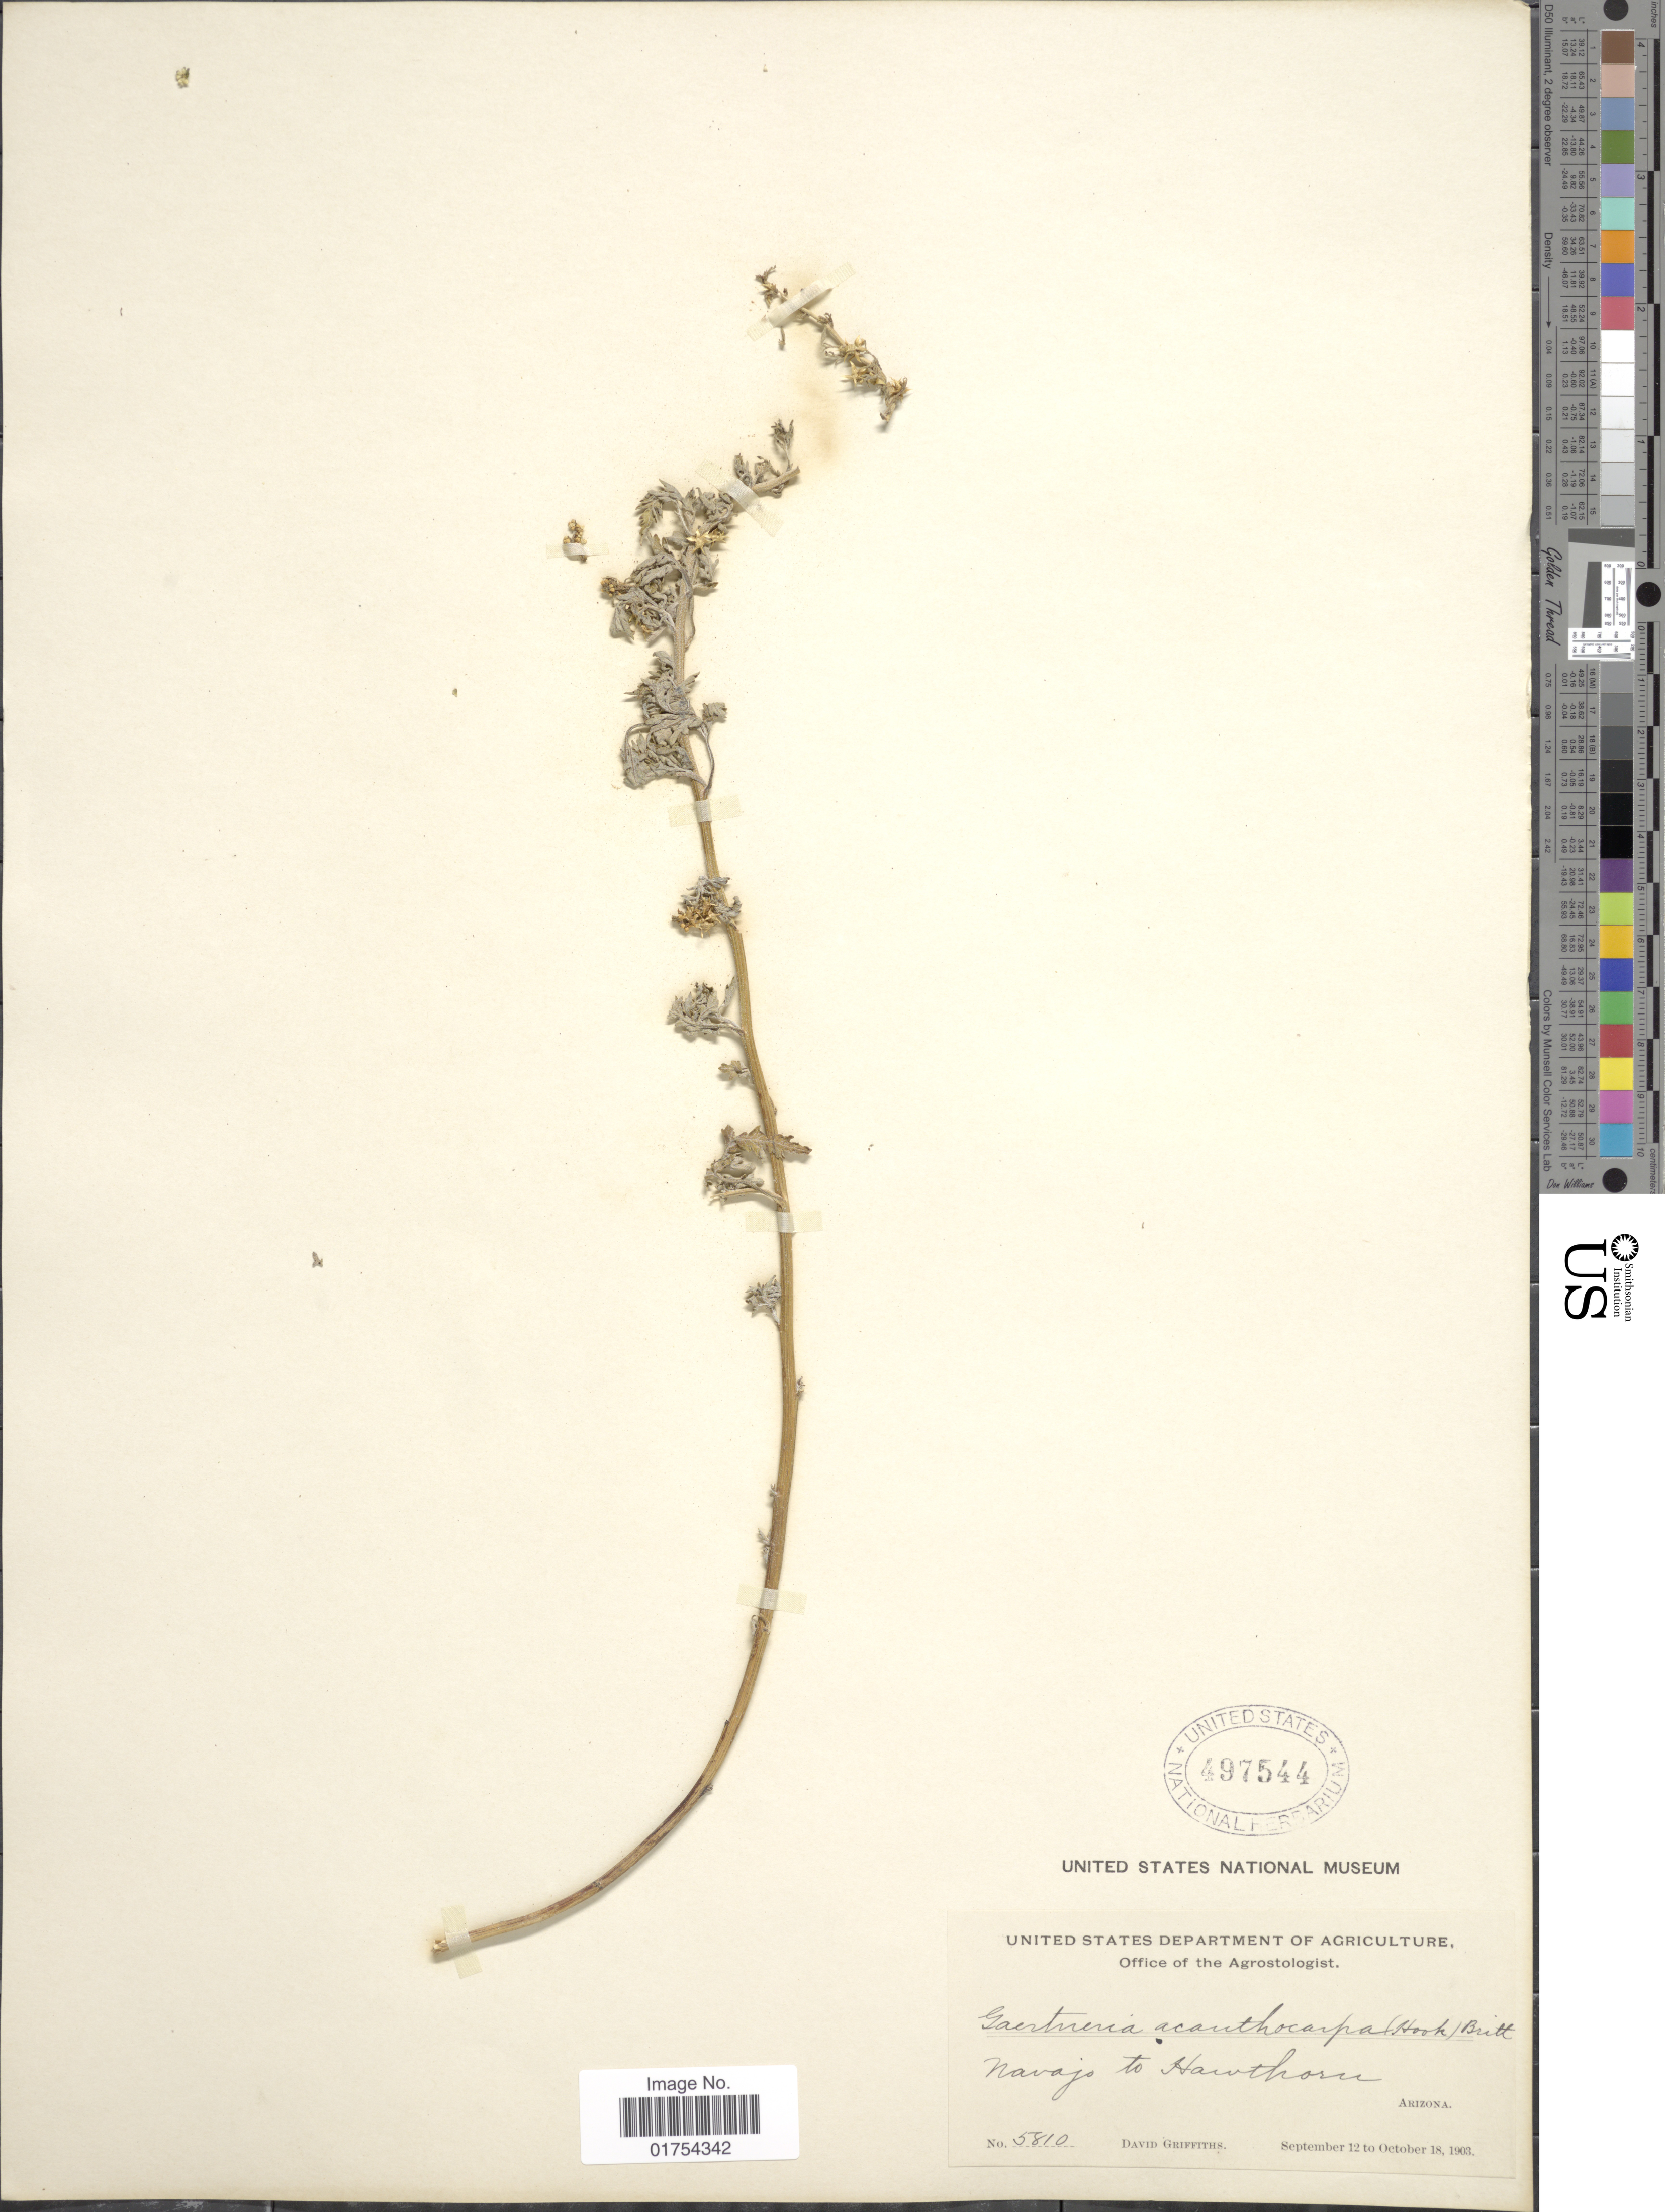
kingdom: Plantae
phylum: Tracheophyta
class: Magnoliopsida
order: Asterales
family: Asteraceae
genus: Franseria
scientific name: Franseria acanthicarpa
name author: Coville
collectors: D. Griffiths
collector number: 5810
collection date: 1903-09-12/1903-10-18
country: United States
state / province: Arizona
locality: Navajo to Hawthorn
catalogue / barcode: US 497544